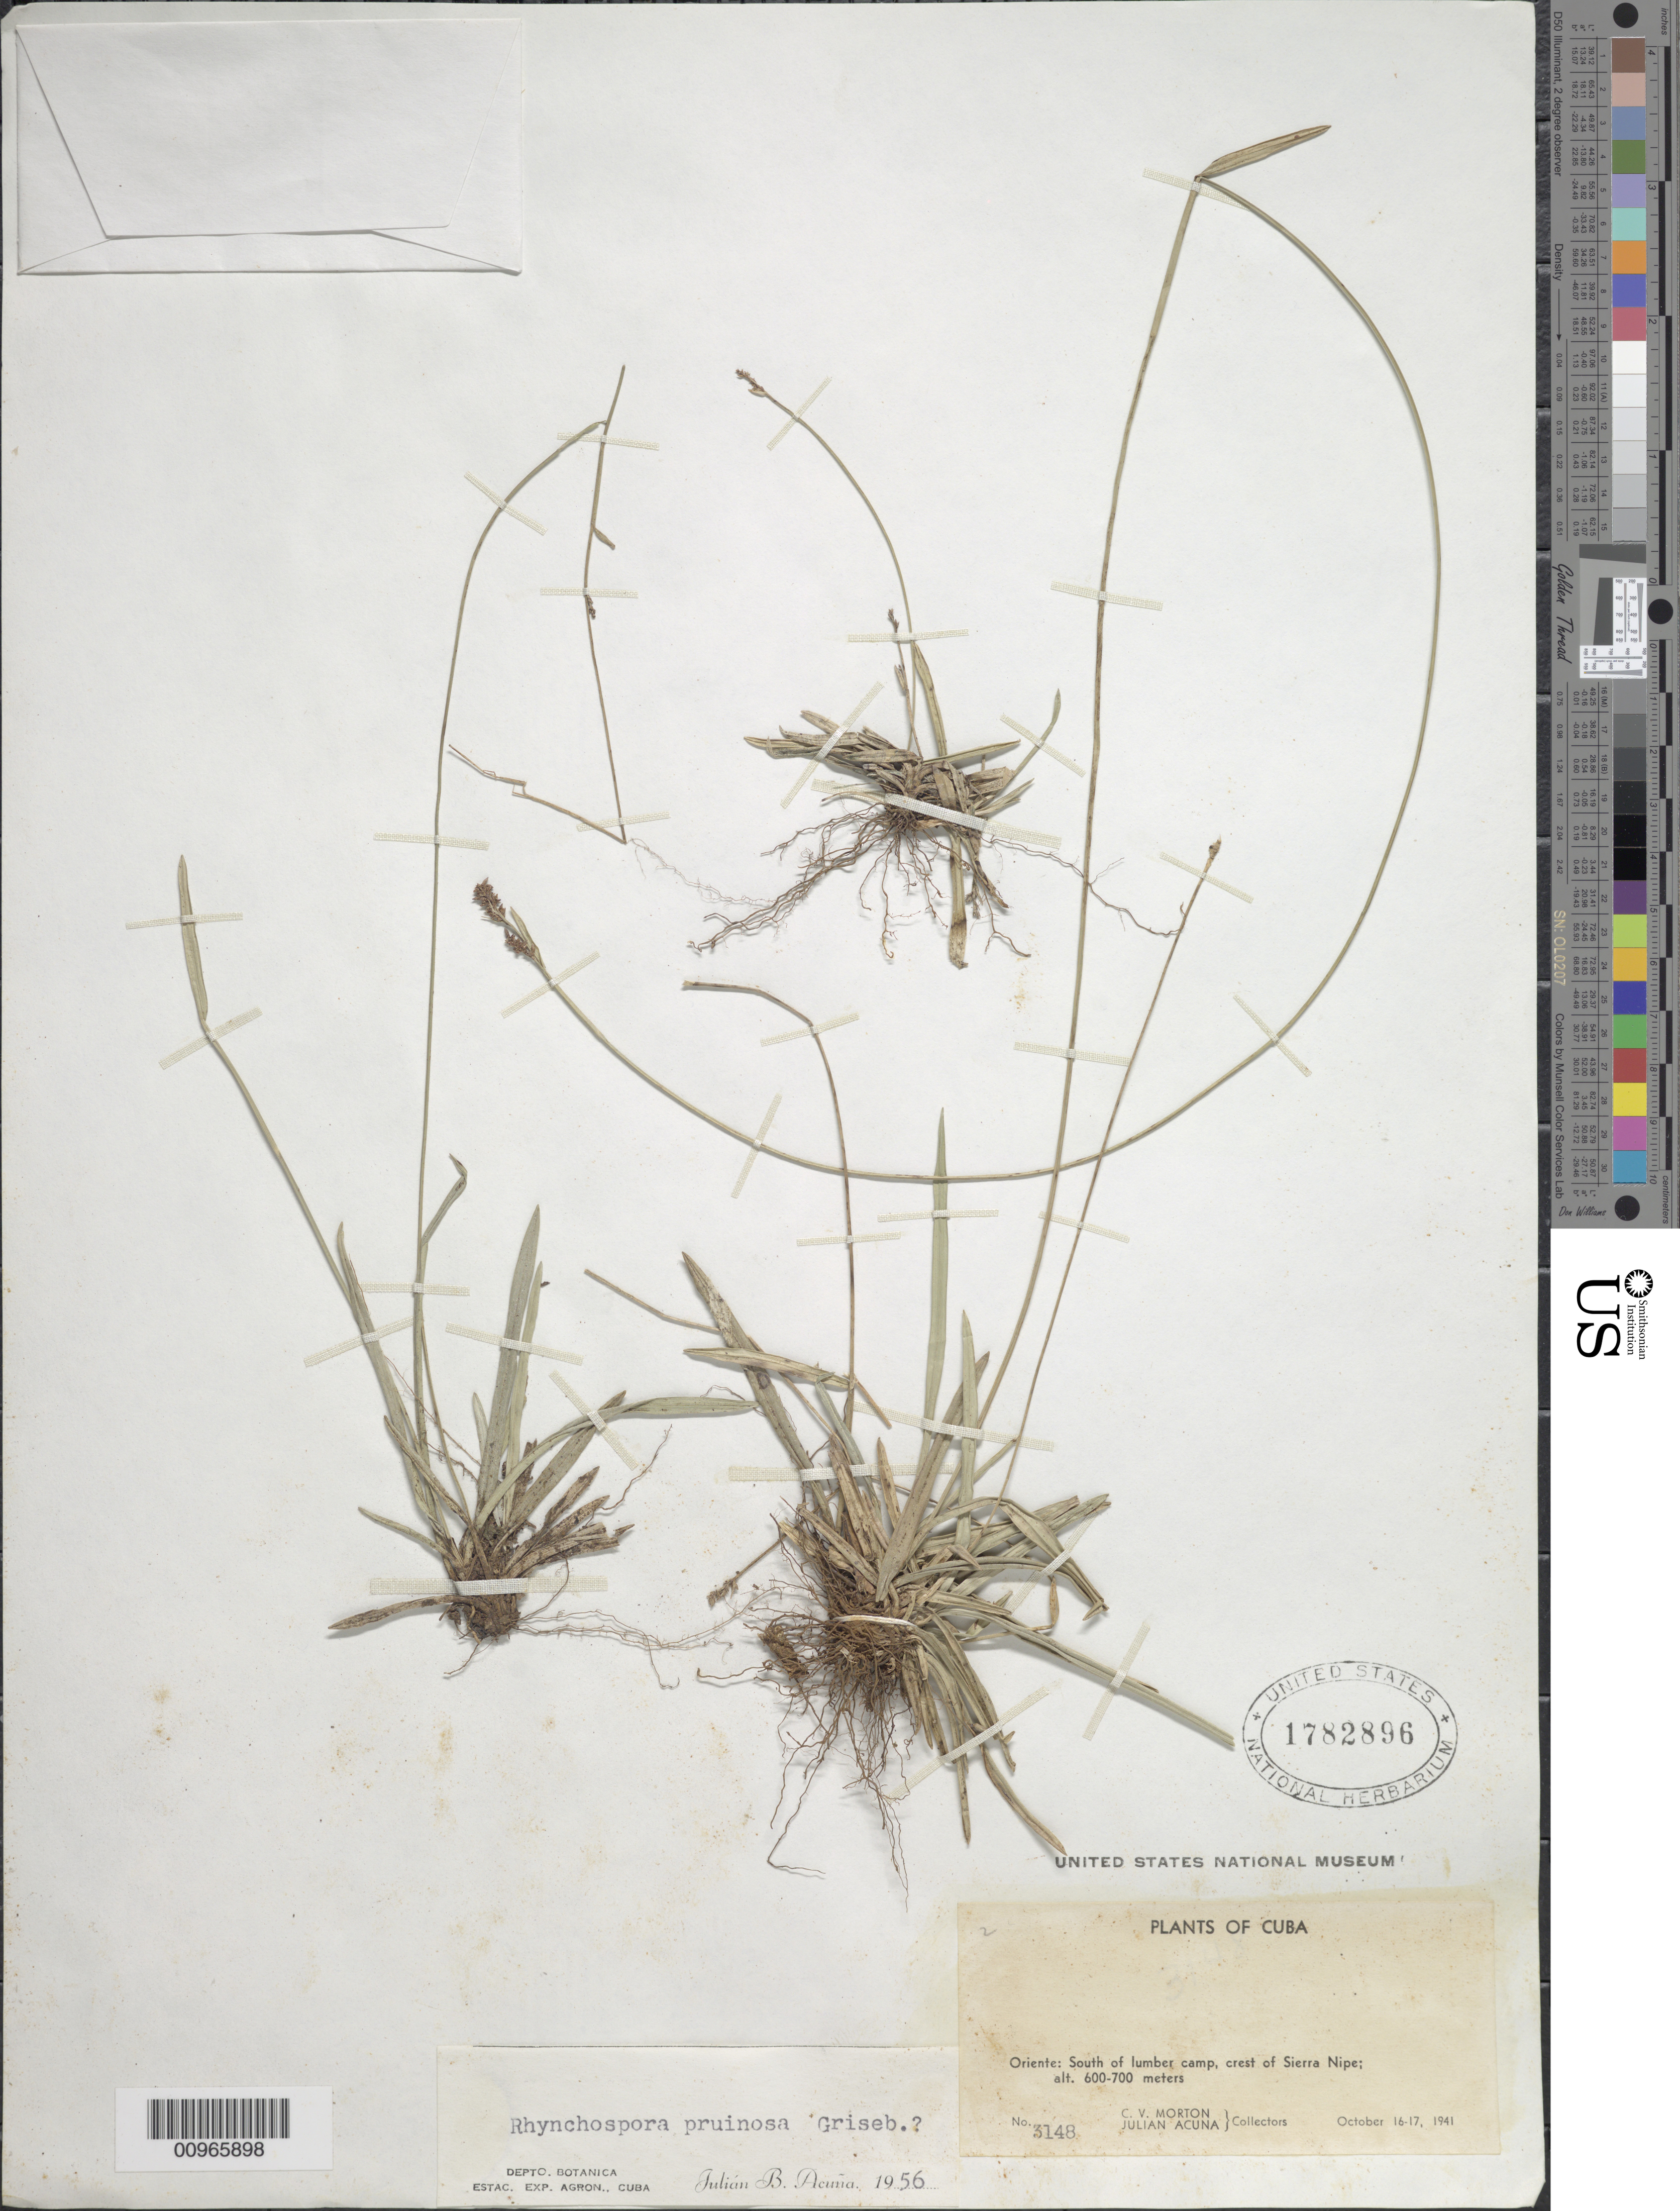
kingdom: Plantae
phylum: Tracheophyta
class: Liliopsida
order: Poales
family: Cyperaceae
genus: Rhynchospora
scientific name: Rhynchospora pruinosa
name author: Griseb.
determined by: Acuña, J.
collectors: C. V. Morton & J. Acuña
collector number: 3148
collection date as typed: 16 Oct 1941 to 17 Oct 1941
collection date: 1941-10-16/1941-10-17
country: Cuba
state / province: Holguín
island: Cuba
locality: South of lumber camp, crest of Sierra Nipe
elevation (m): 600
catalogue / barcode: US 1782896